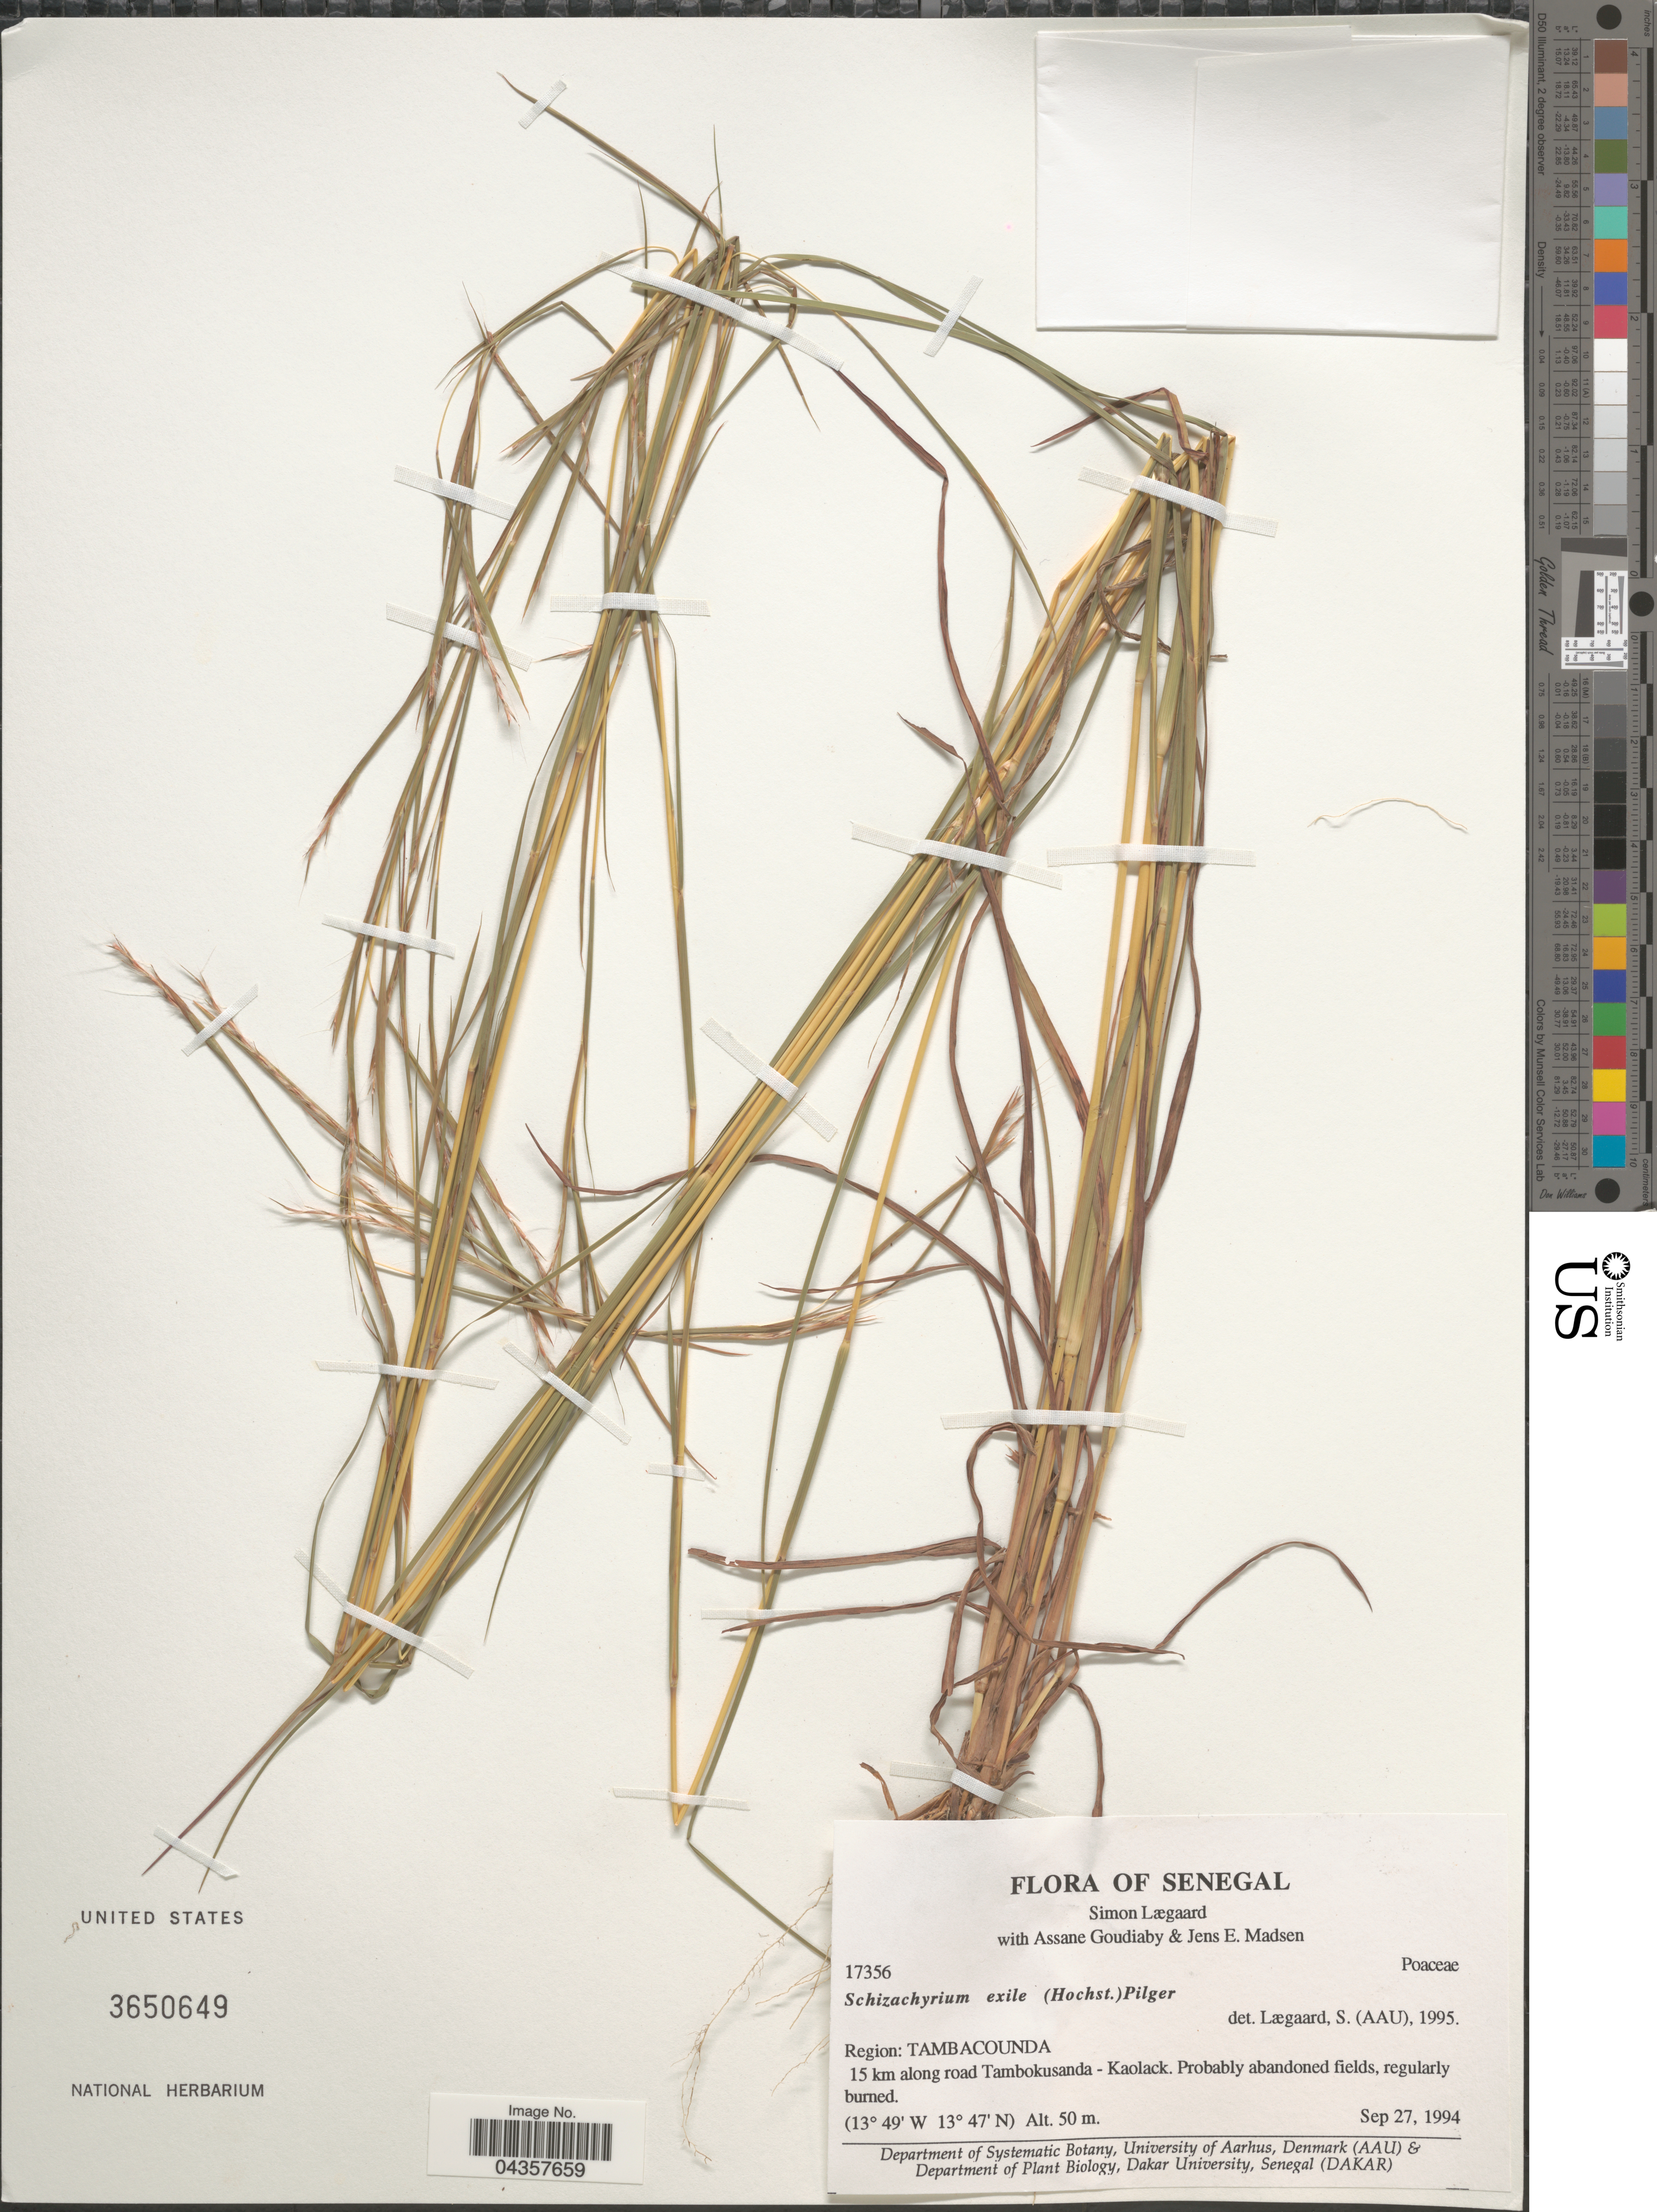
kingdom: Plantae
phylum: Tracheophyta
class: Liliopsida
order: Poales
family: Poaceae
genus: Schizachyrium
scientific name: Schizachyrium exile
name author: (Hochst.) Pilg.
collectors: S. Lægaard, A. Goudiaby & J. E. Madsen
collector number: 17356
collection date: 1994-09-27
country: Senegal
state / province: Tambacounda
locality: Region: Tambacounda. 15 km along road Tambokusanda - Kaolack.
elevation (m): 50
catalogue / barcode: US 3650649